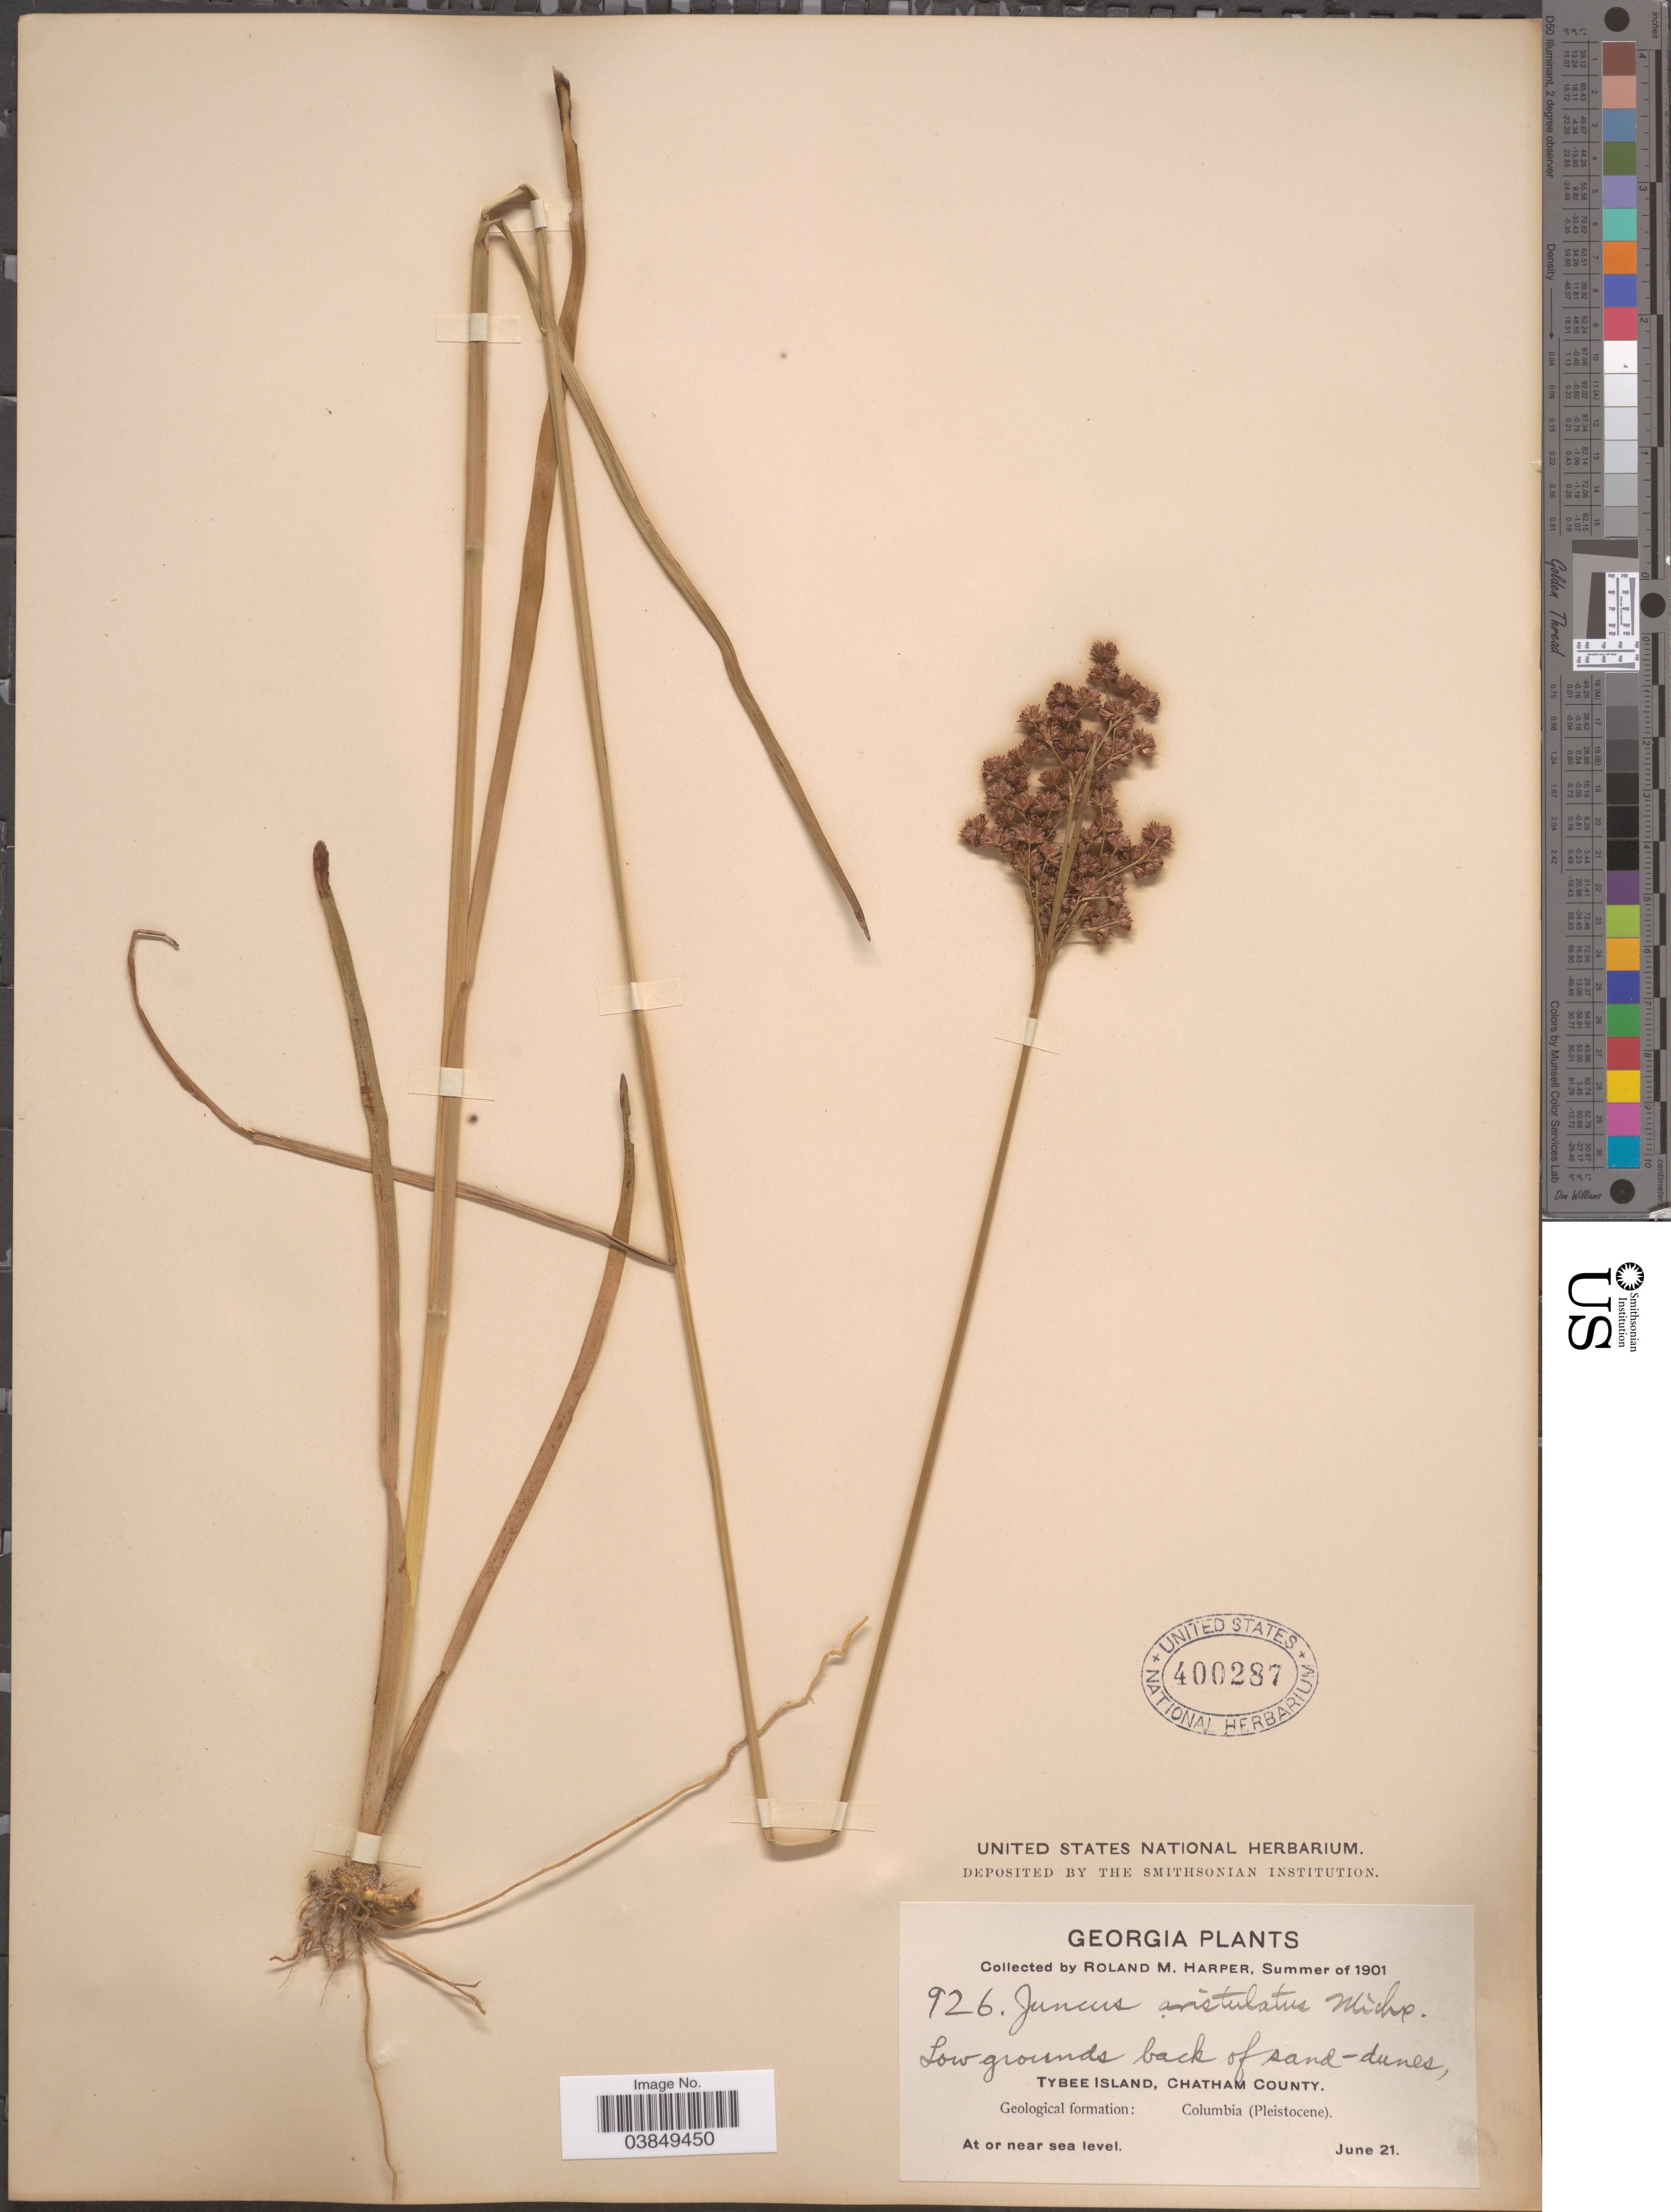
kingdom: Plantae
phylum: Tracheophyta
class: Liliopsida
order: Poales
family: Juncaceae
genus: Juncus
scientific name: Juncus aristulatus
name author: Michx.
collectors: R. M. Harper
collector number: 926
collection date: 1901-06-21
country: United States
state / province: Georgia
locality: Tybee Island, Chatham County. Geological formation: Columbia (Pleistocene).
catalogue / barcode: US 400287